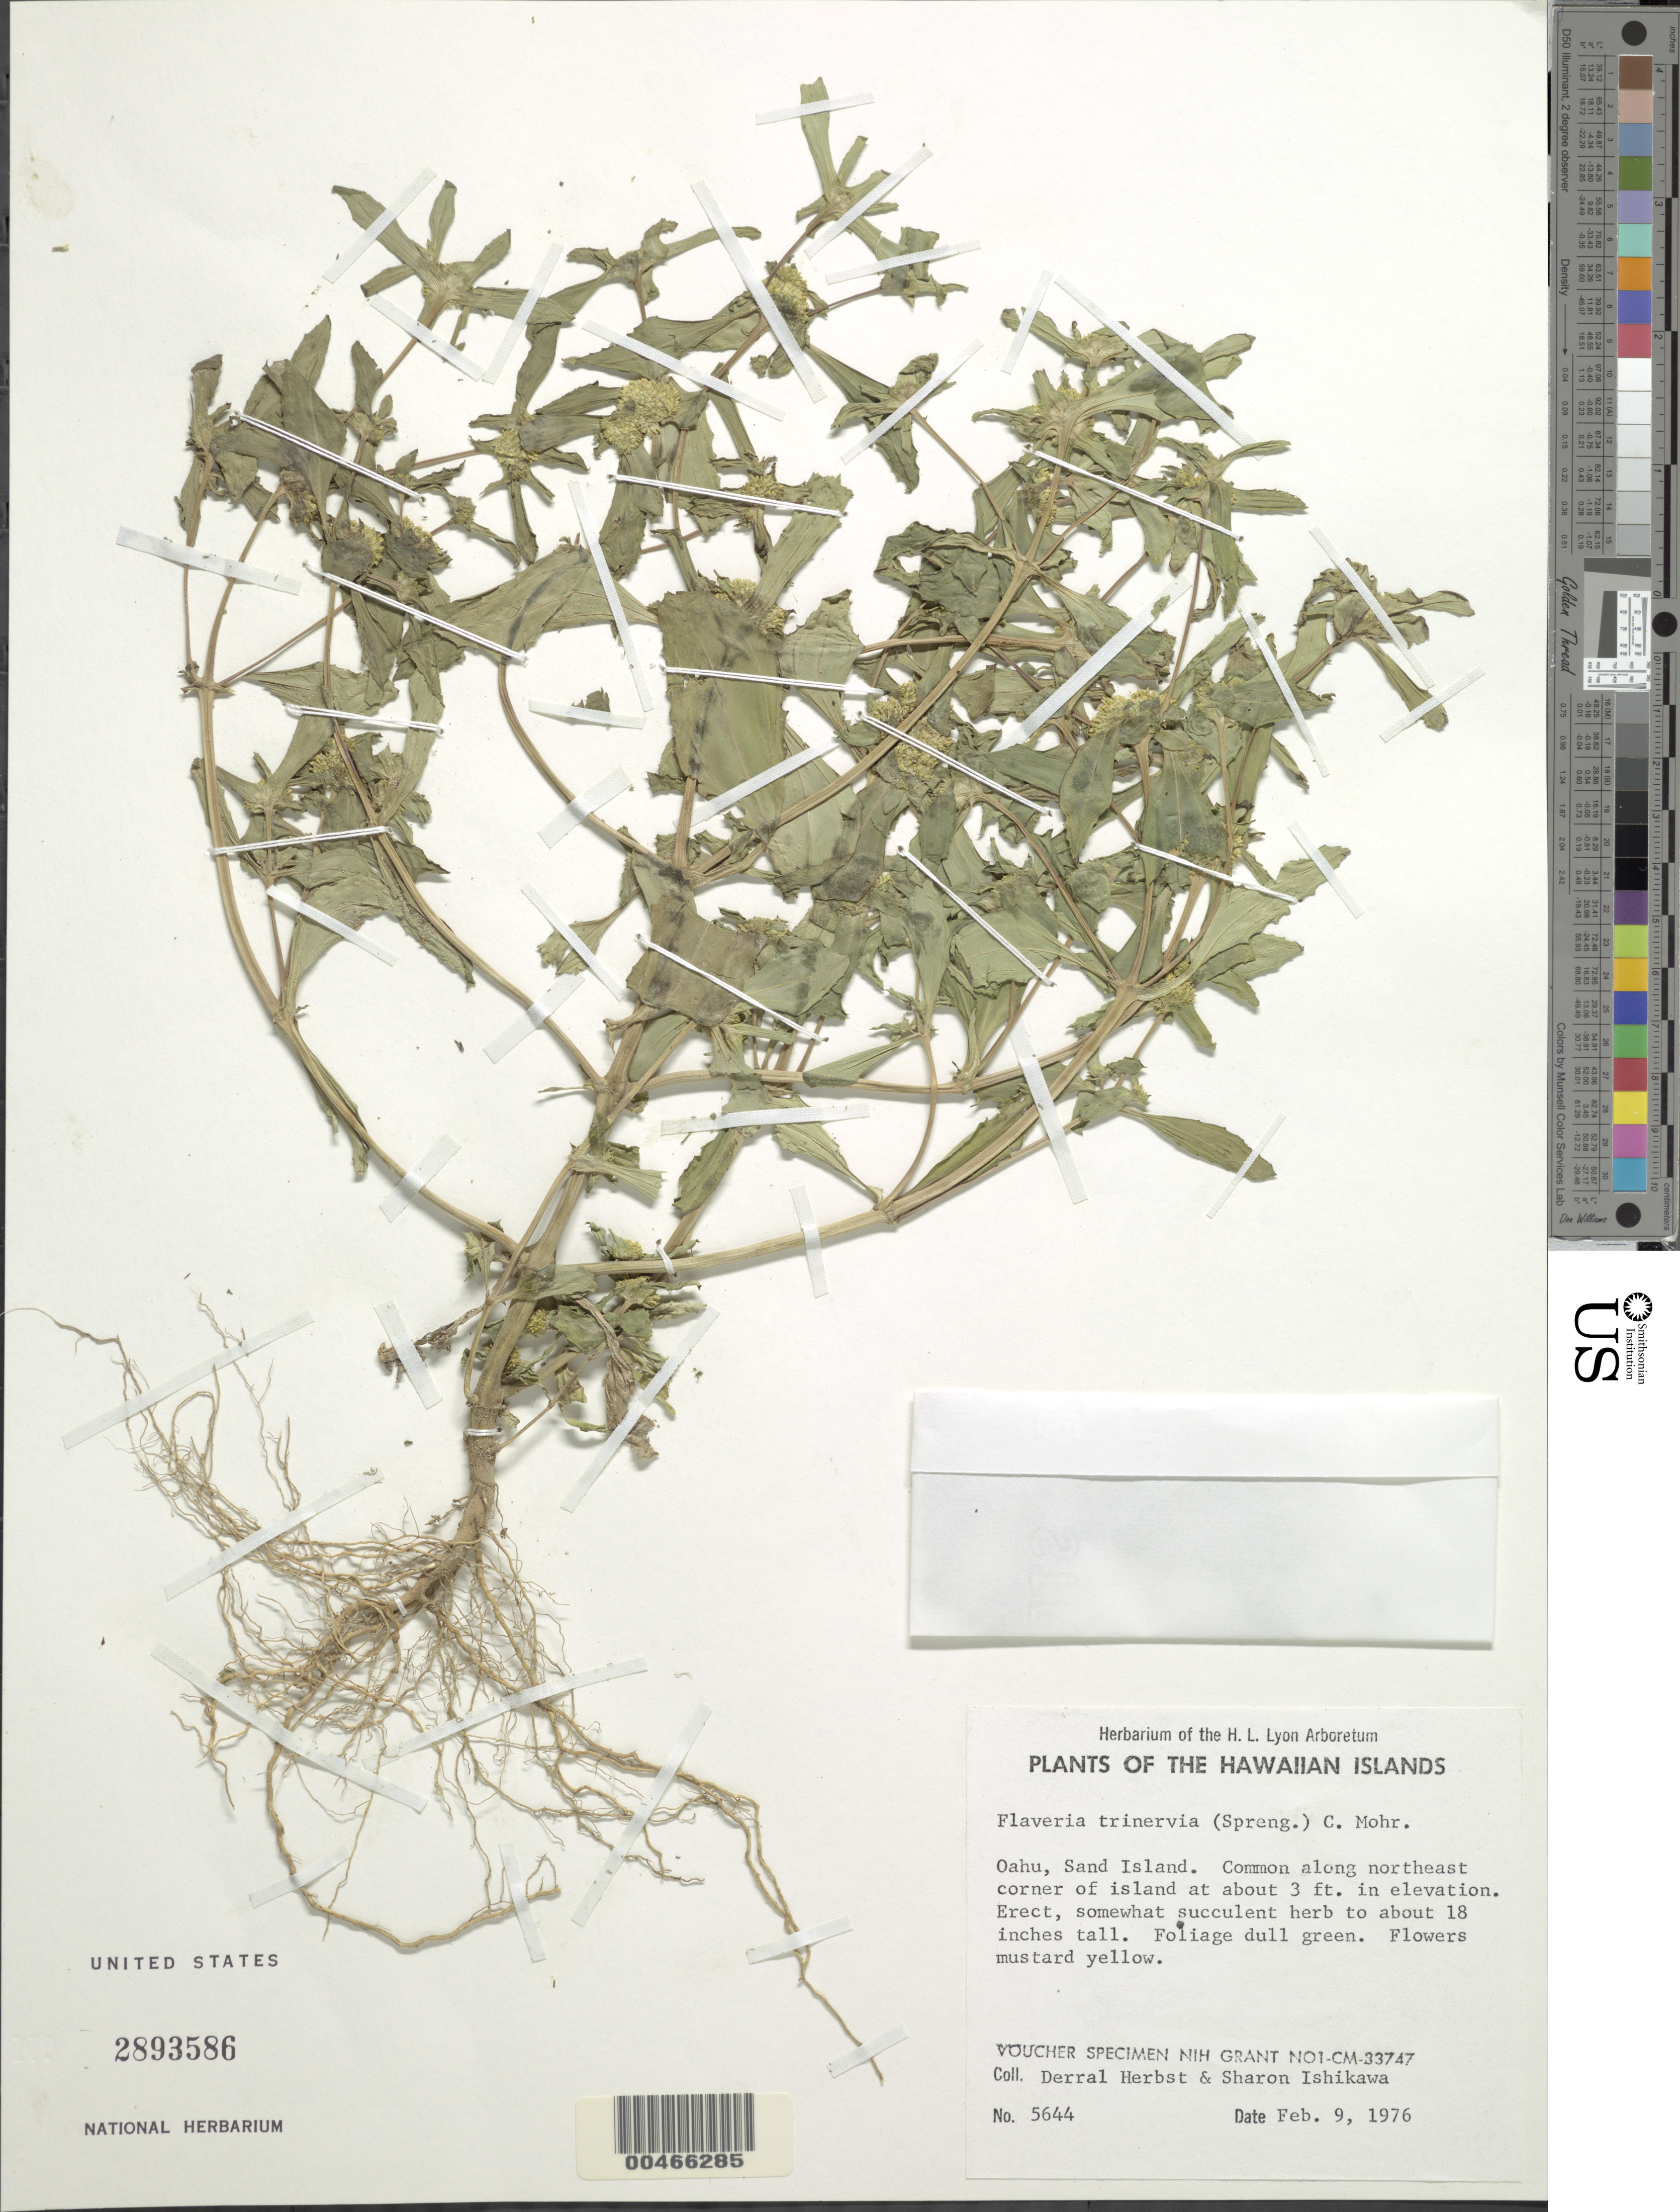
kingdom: Plantae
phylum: Tracheophyta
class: Magnoliopsida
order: Asterales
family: Asteraceae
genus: Flaveria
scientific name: Flaveria trinervia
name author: (Spreng.) C. Mohr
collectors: D. R. Herbst & S. Ishikawa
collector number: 5644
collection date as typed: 9 Feb 1976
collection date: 1976-02-09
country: United States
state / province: Hawaii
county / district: Honolulu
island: Sand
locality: Northeast corner of Sand Island (off Oahu)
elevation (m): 1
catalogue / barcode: US 2893586